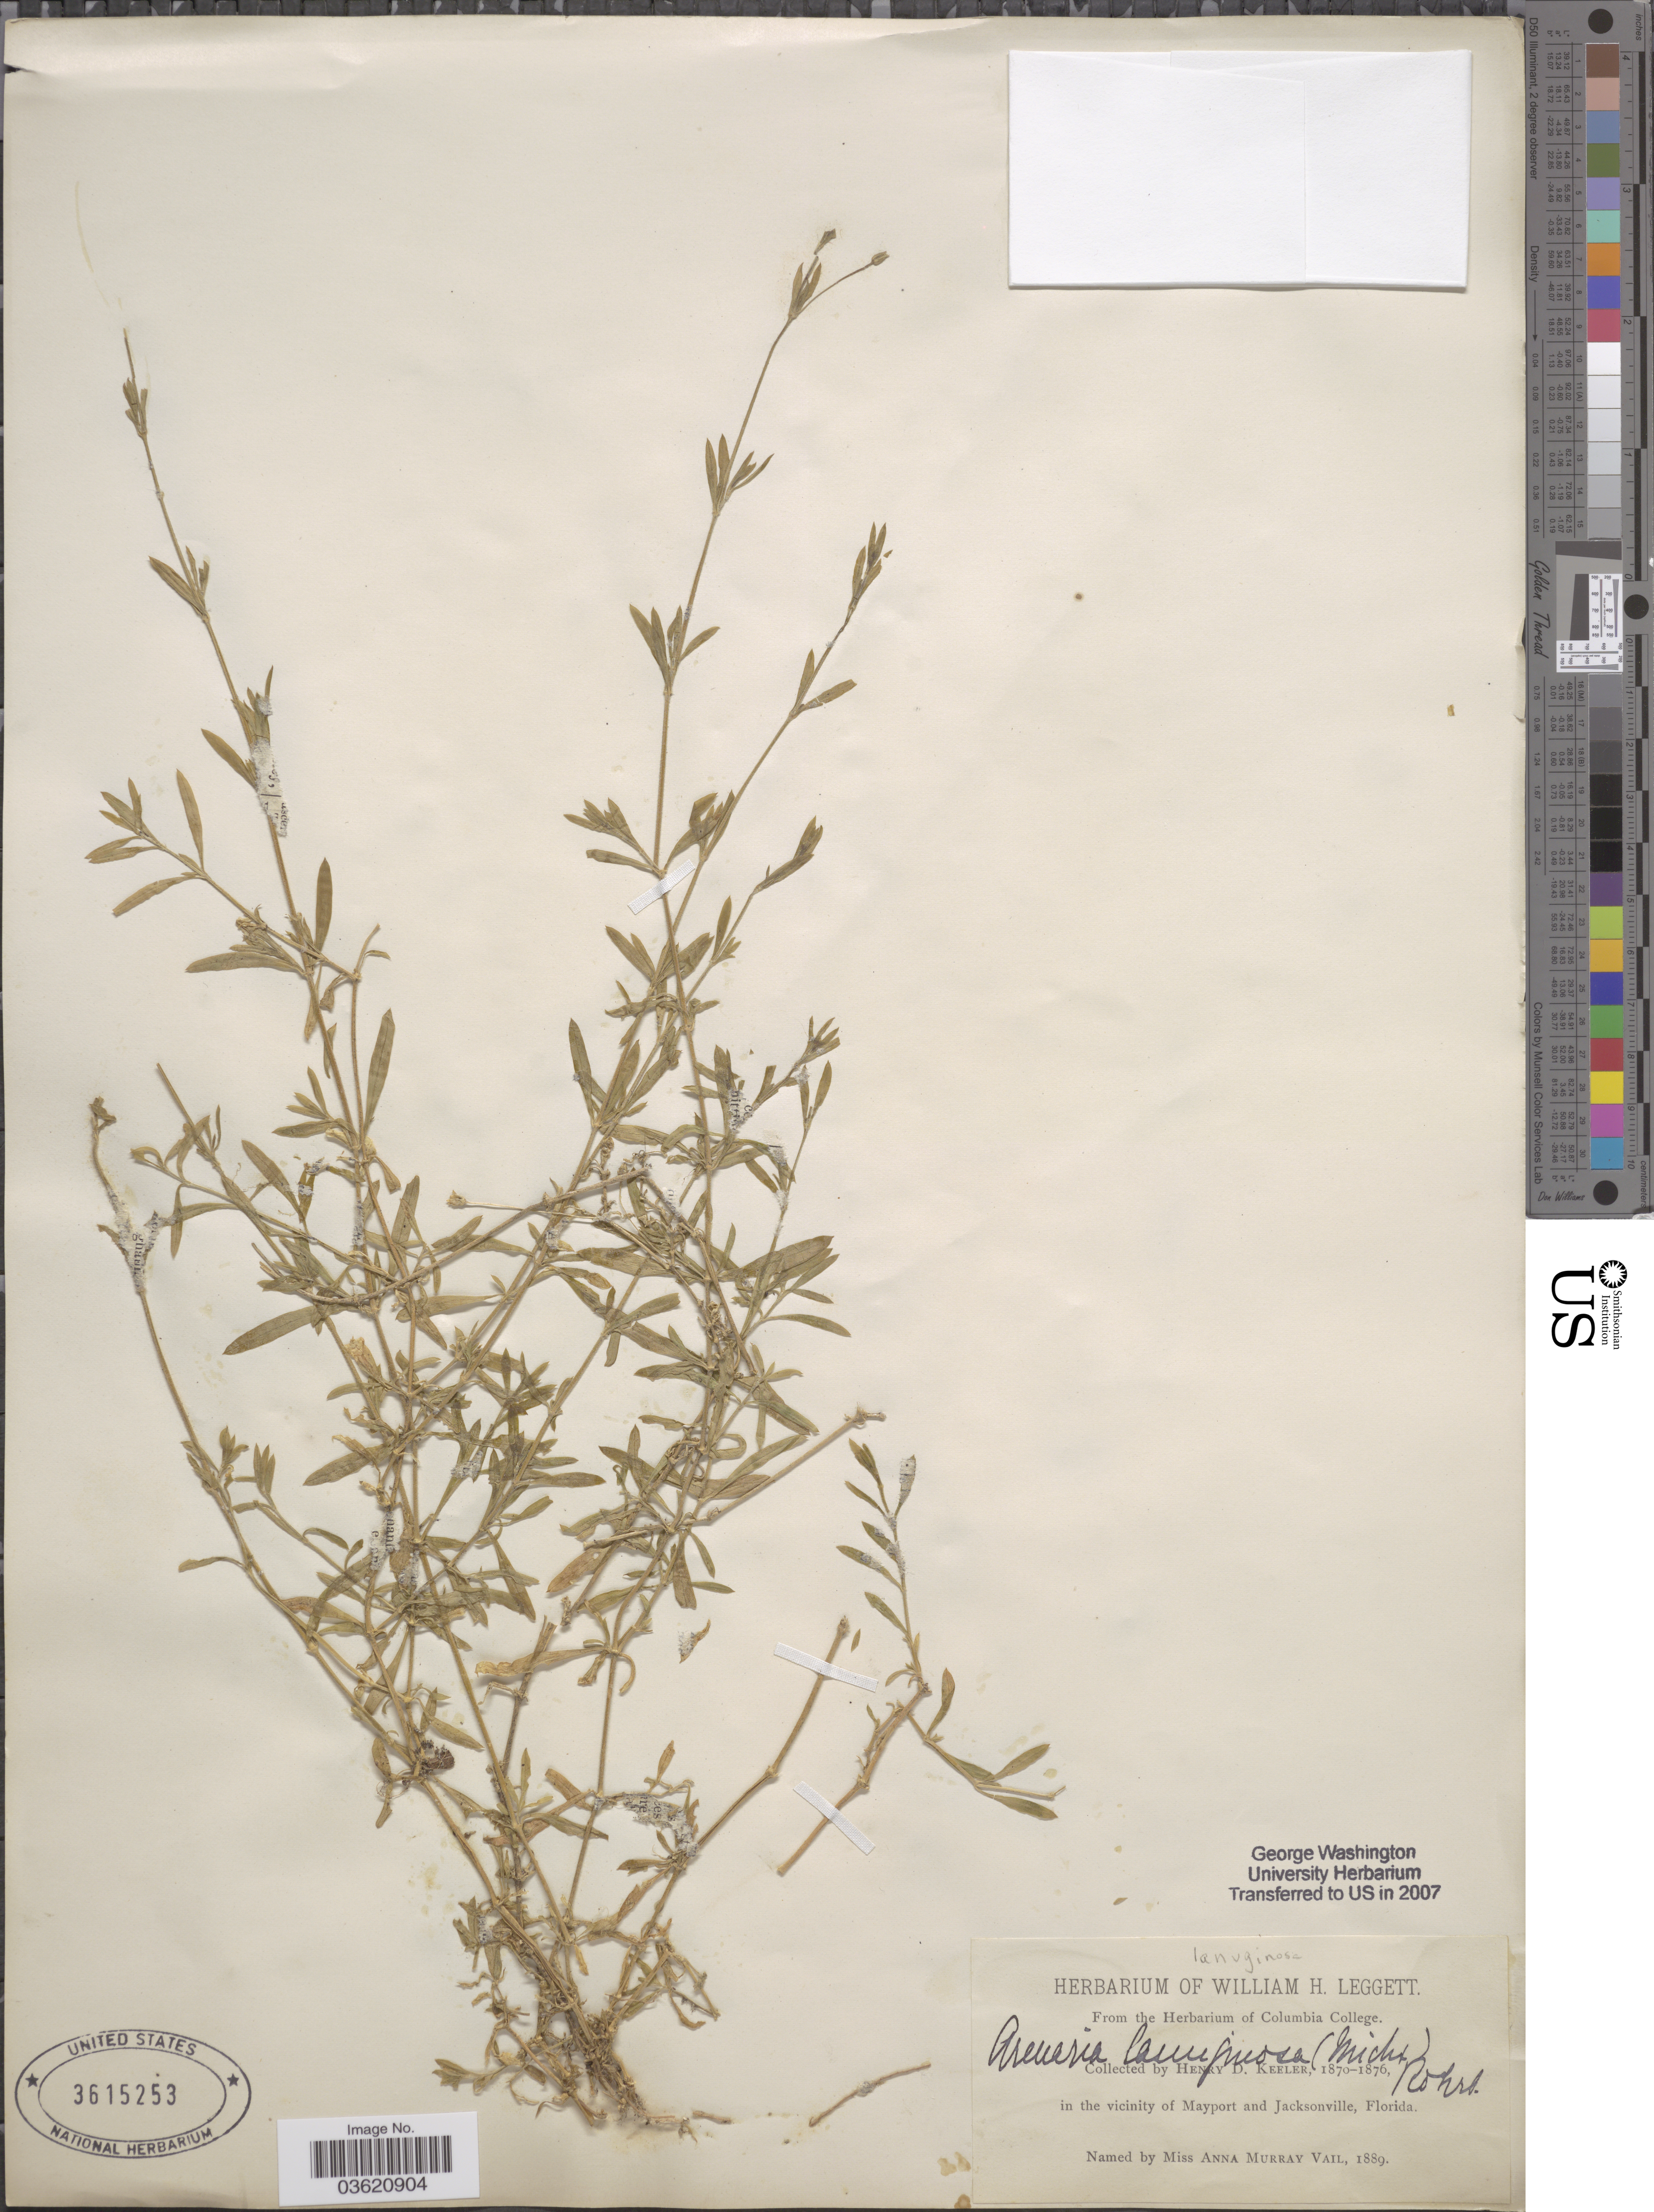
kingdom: Plantae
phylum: Tracheophyta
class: Magnoliopsida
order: Caryophyllales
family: Caryophyllaceae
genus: Arenaria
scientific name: Arenaria lanuginosa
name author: (Michx.) Rohrb.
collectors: H. Keeler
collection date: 1870/1876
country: United States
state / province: Florida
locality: In the vicinity of Mayport and Jacksonville.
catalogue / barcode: US 3615253